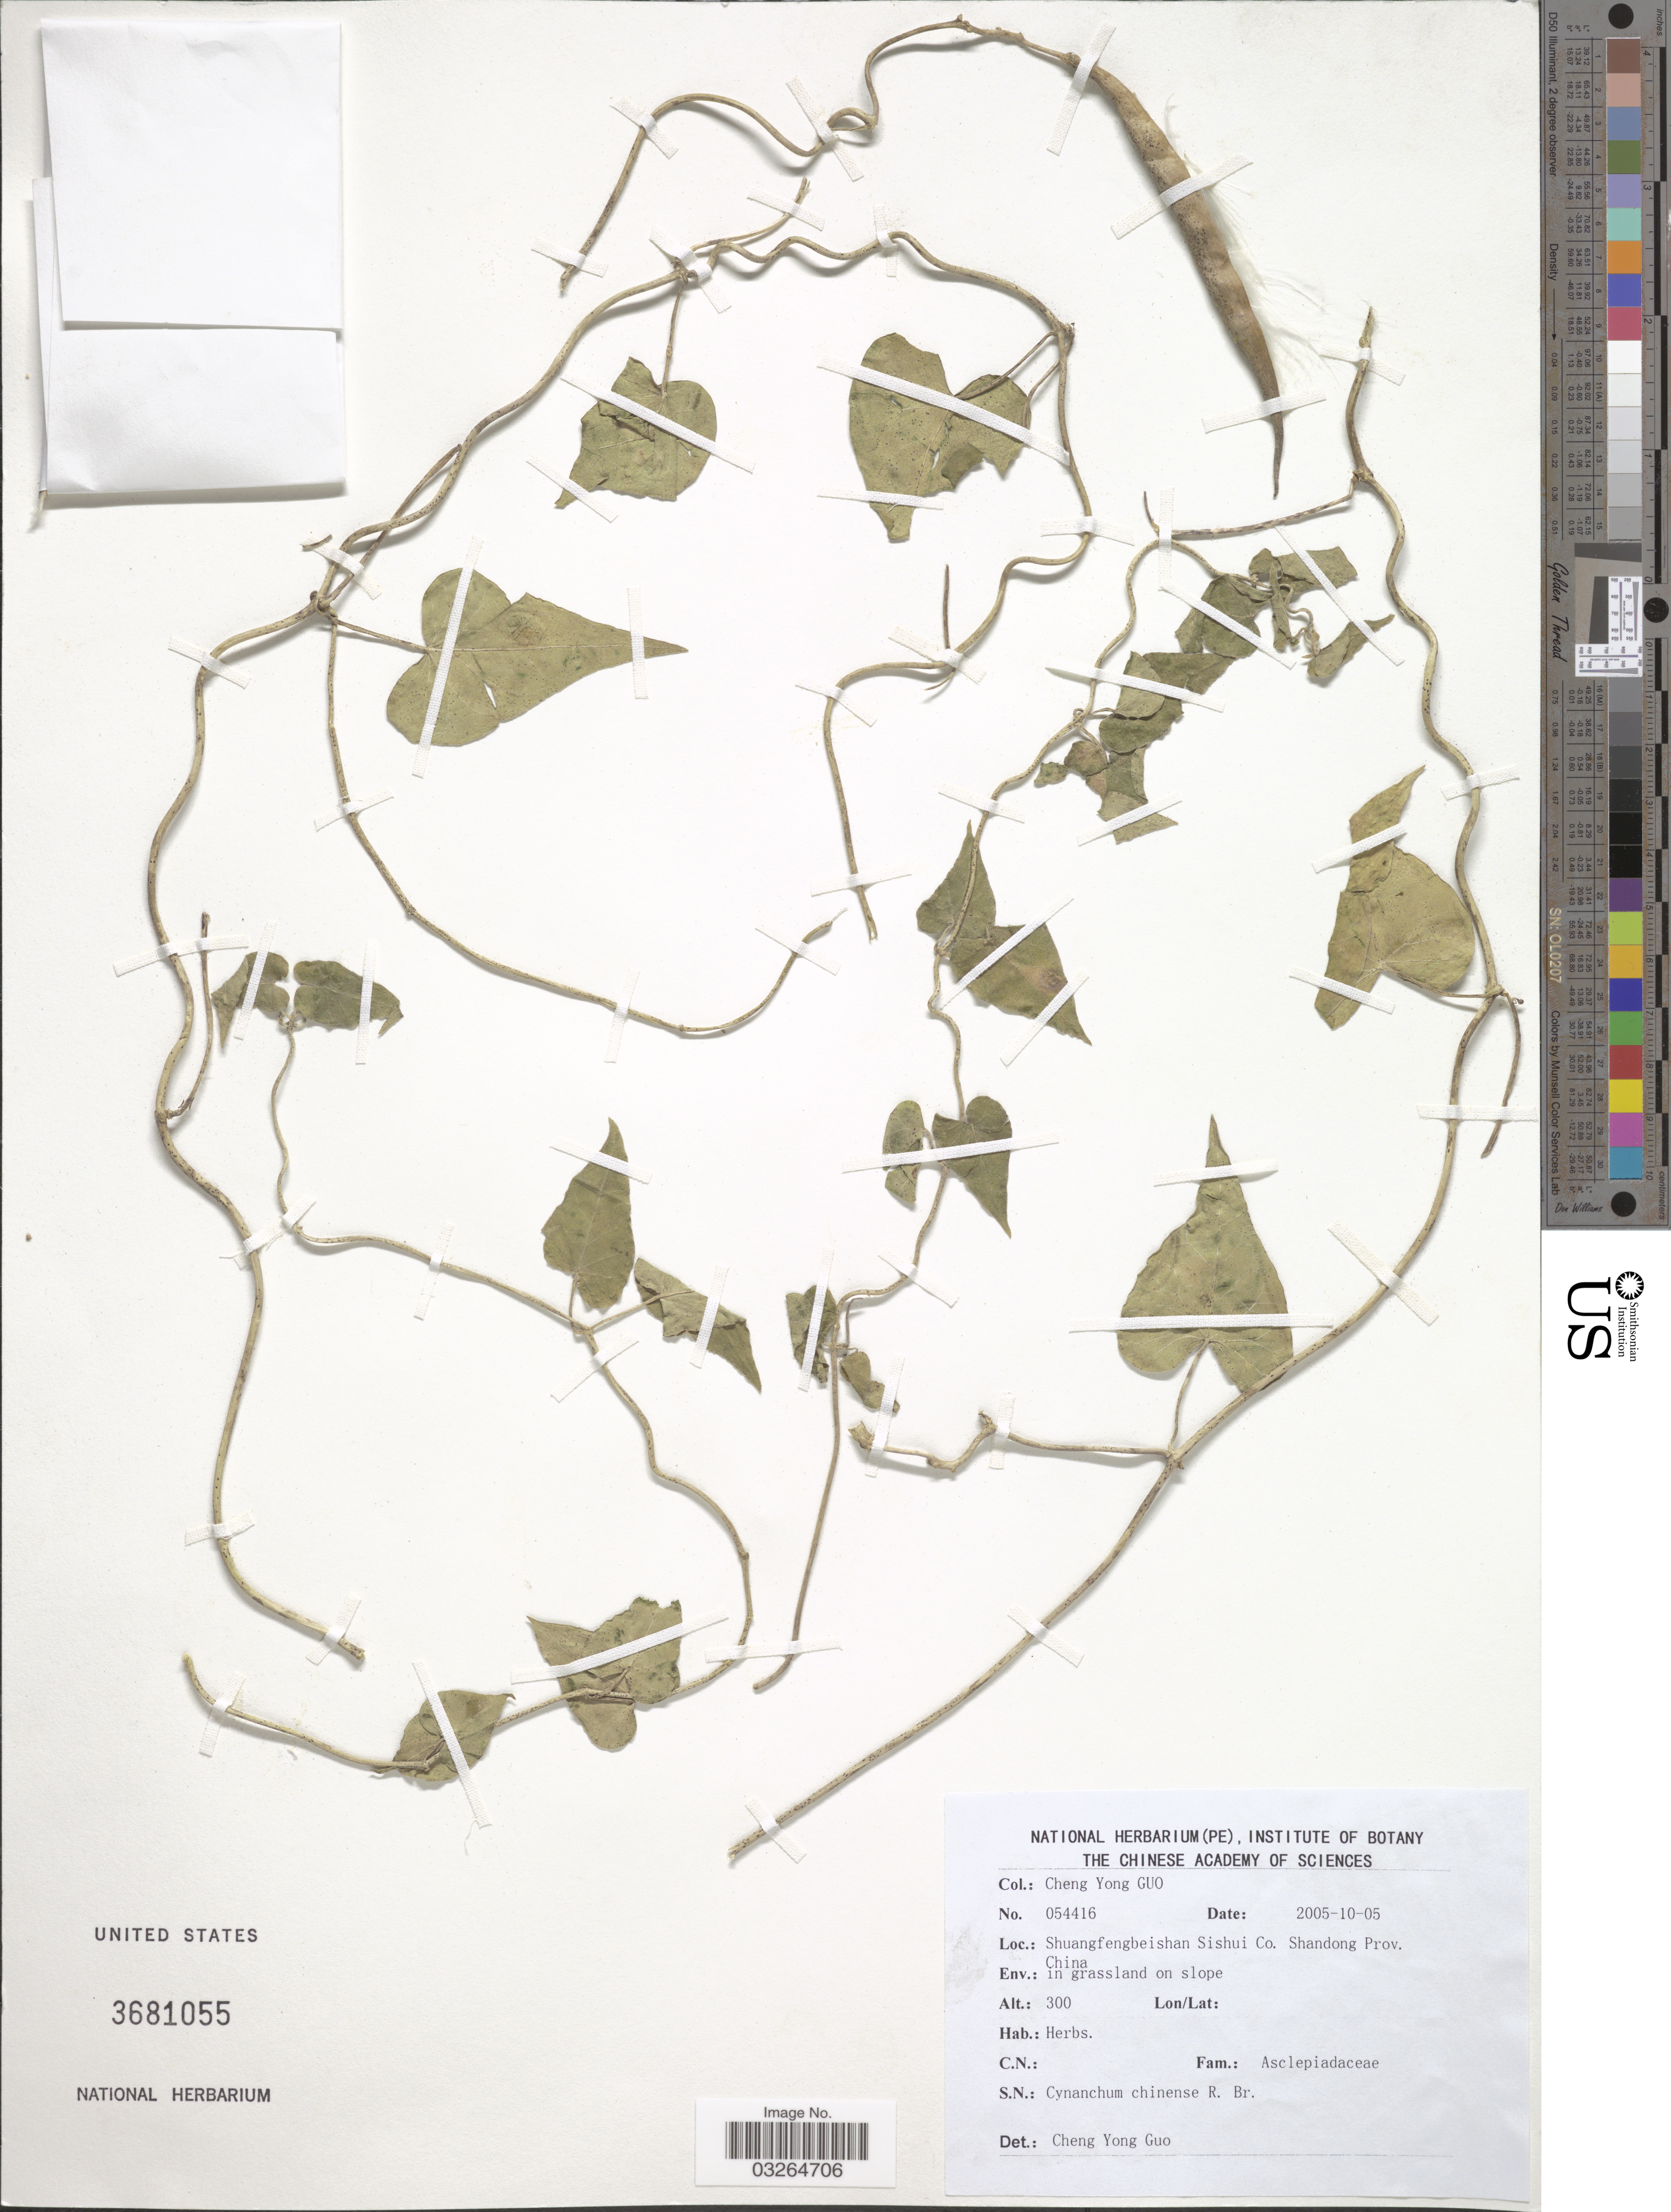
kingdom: Plantae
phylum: Tracheophyta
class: Magnoliopsida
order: Gentianales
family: Apocynaceae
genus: Cynanchum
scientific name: Cynanchum chinense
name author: R. Br.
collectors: Guo Chengyong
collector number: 054416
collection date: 2005-10-05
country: China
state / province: Shandong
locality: Shuangfengbeishan Sishui Co.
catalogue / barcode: US 3681055